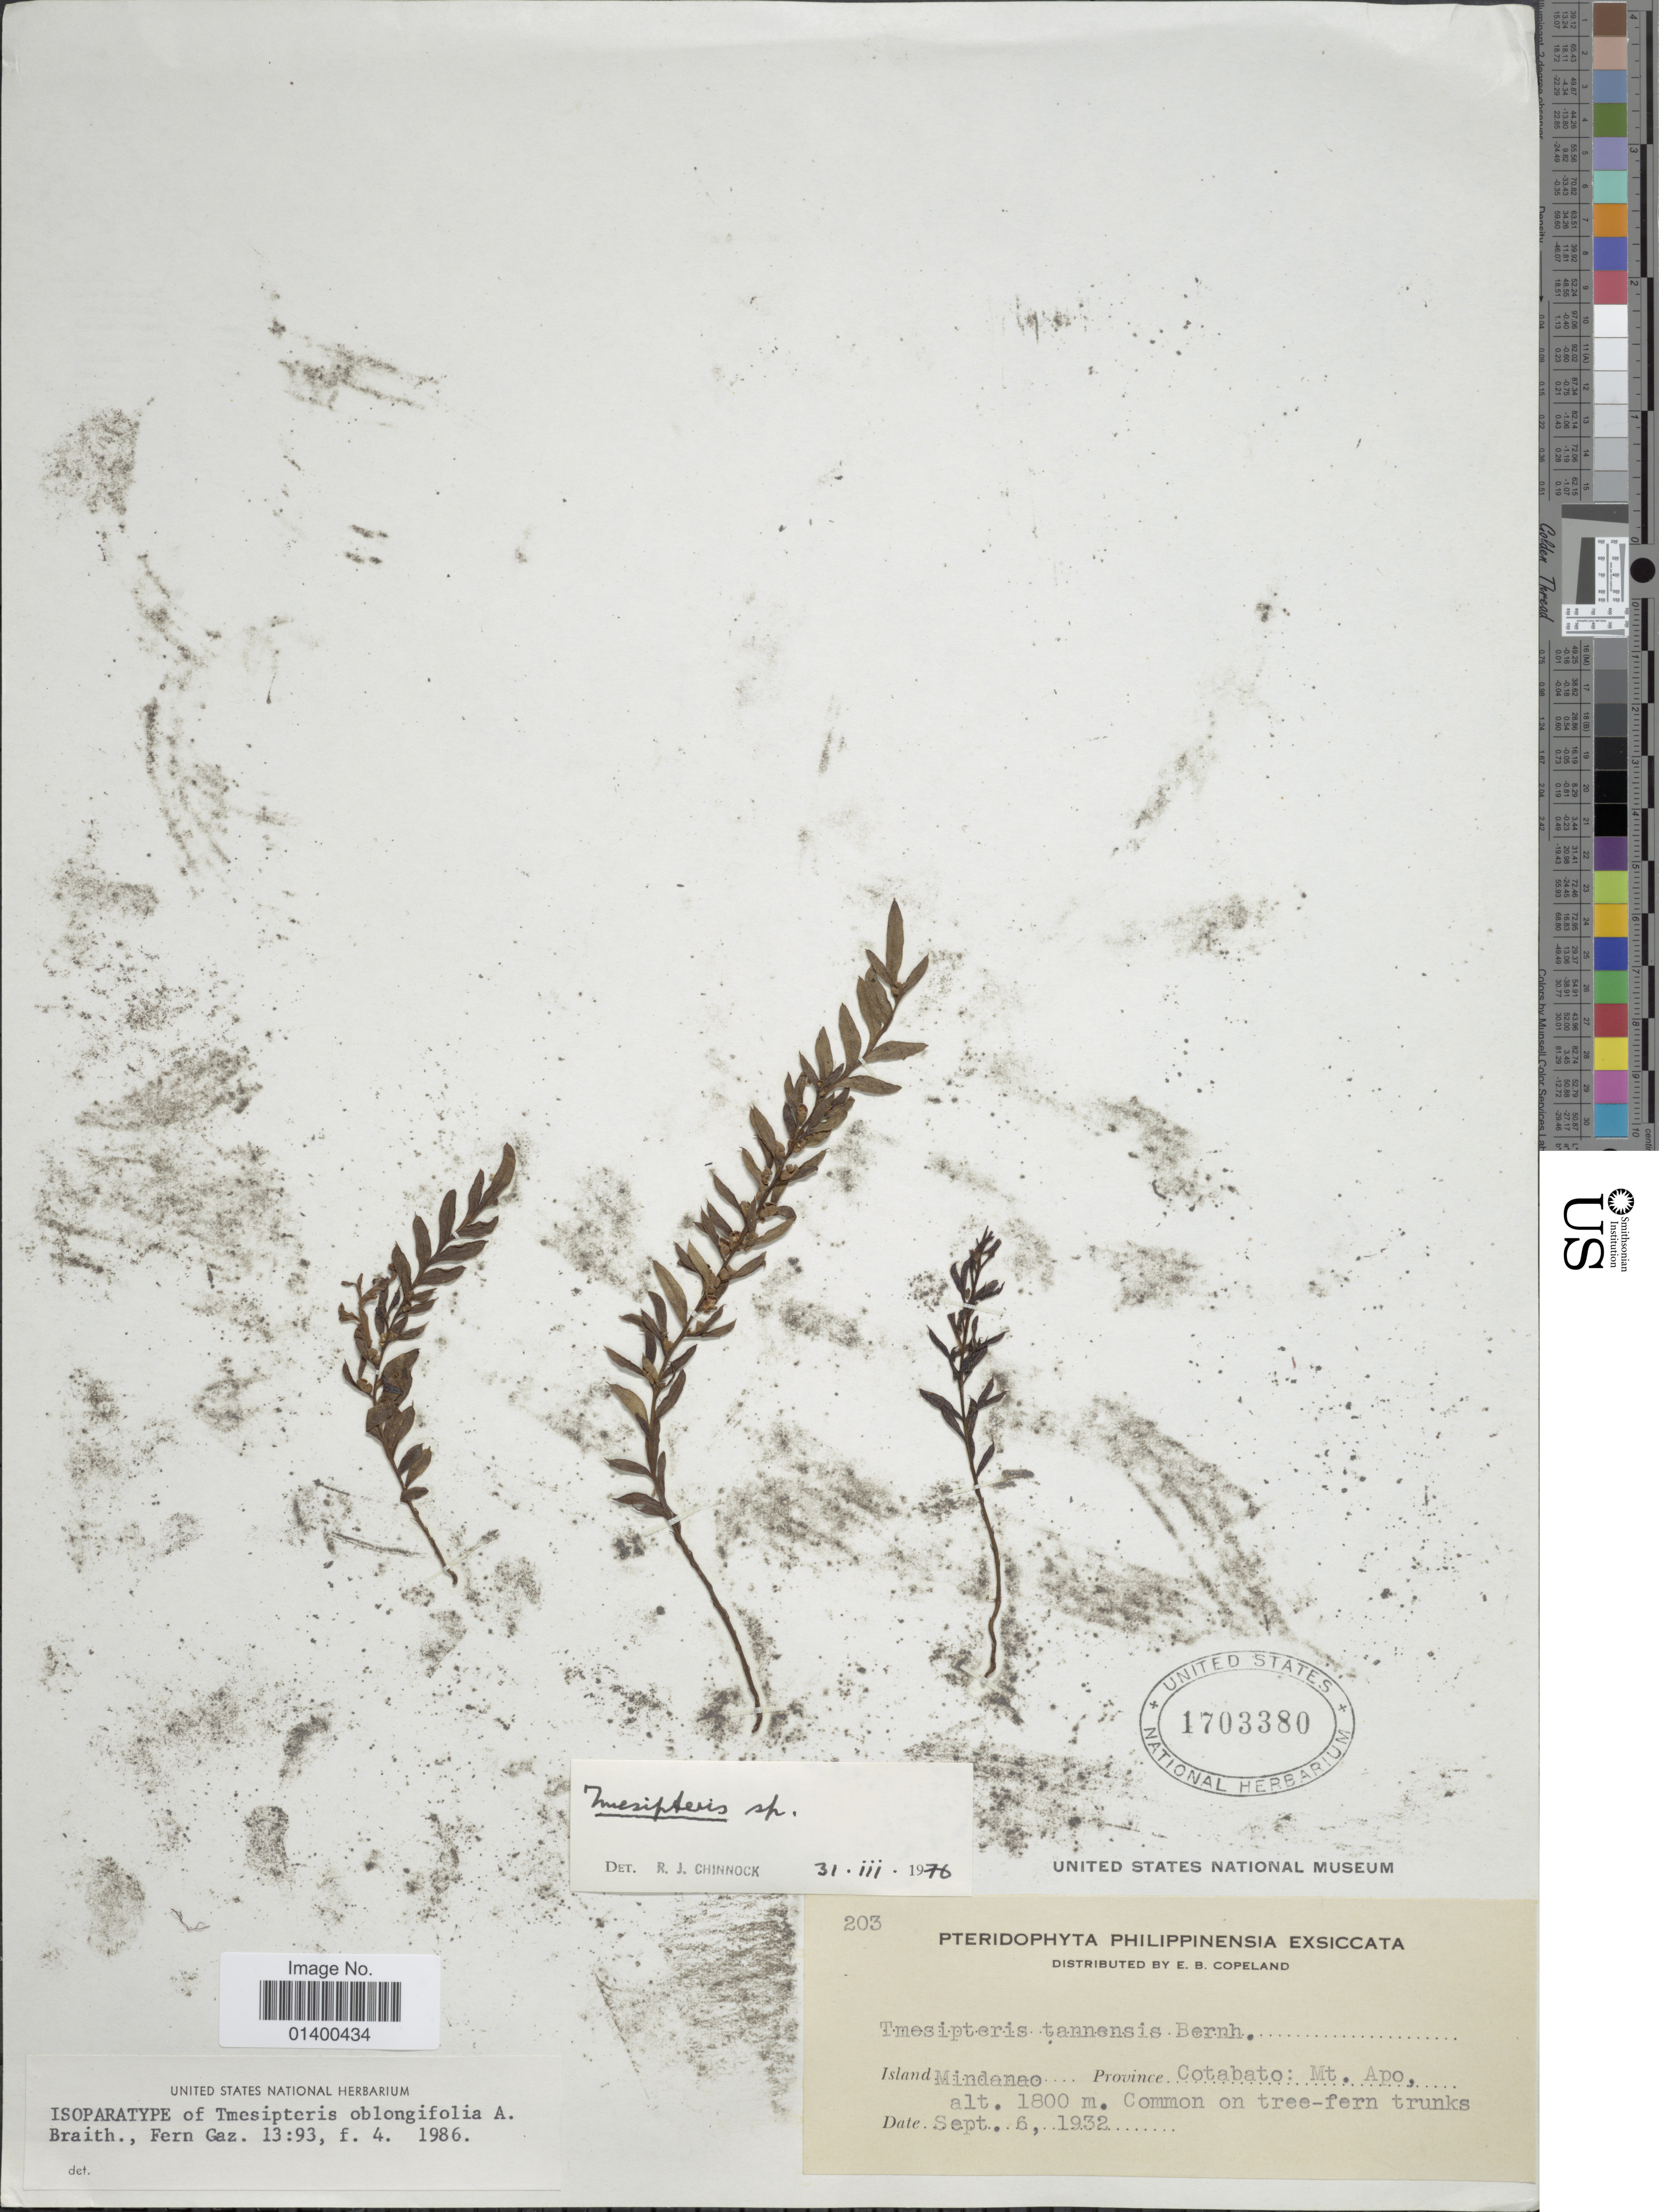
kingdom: Plantae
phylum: Tracheophyta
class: Polypodiopsida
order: Psilotales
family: Psilotaceae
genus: Tmesipteris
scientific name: Tmesipteris oblongifolia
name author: A.F. Braithw.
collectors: E. B. Copeland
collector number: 203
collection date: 1932-09-06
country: Philippines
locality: Island Mindanao, Province Cotabato; Mt. Apo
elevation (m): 1800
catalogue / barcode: US 1703380